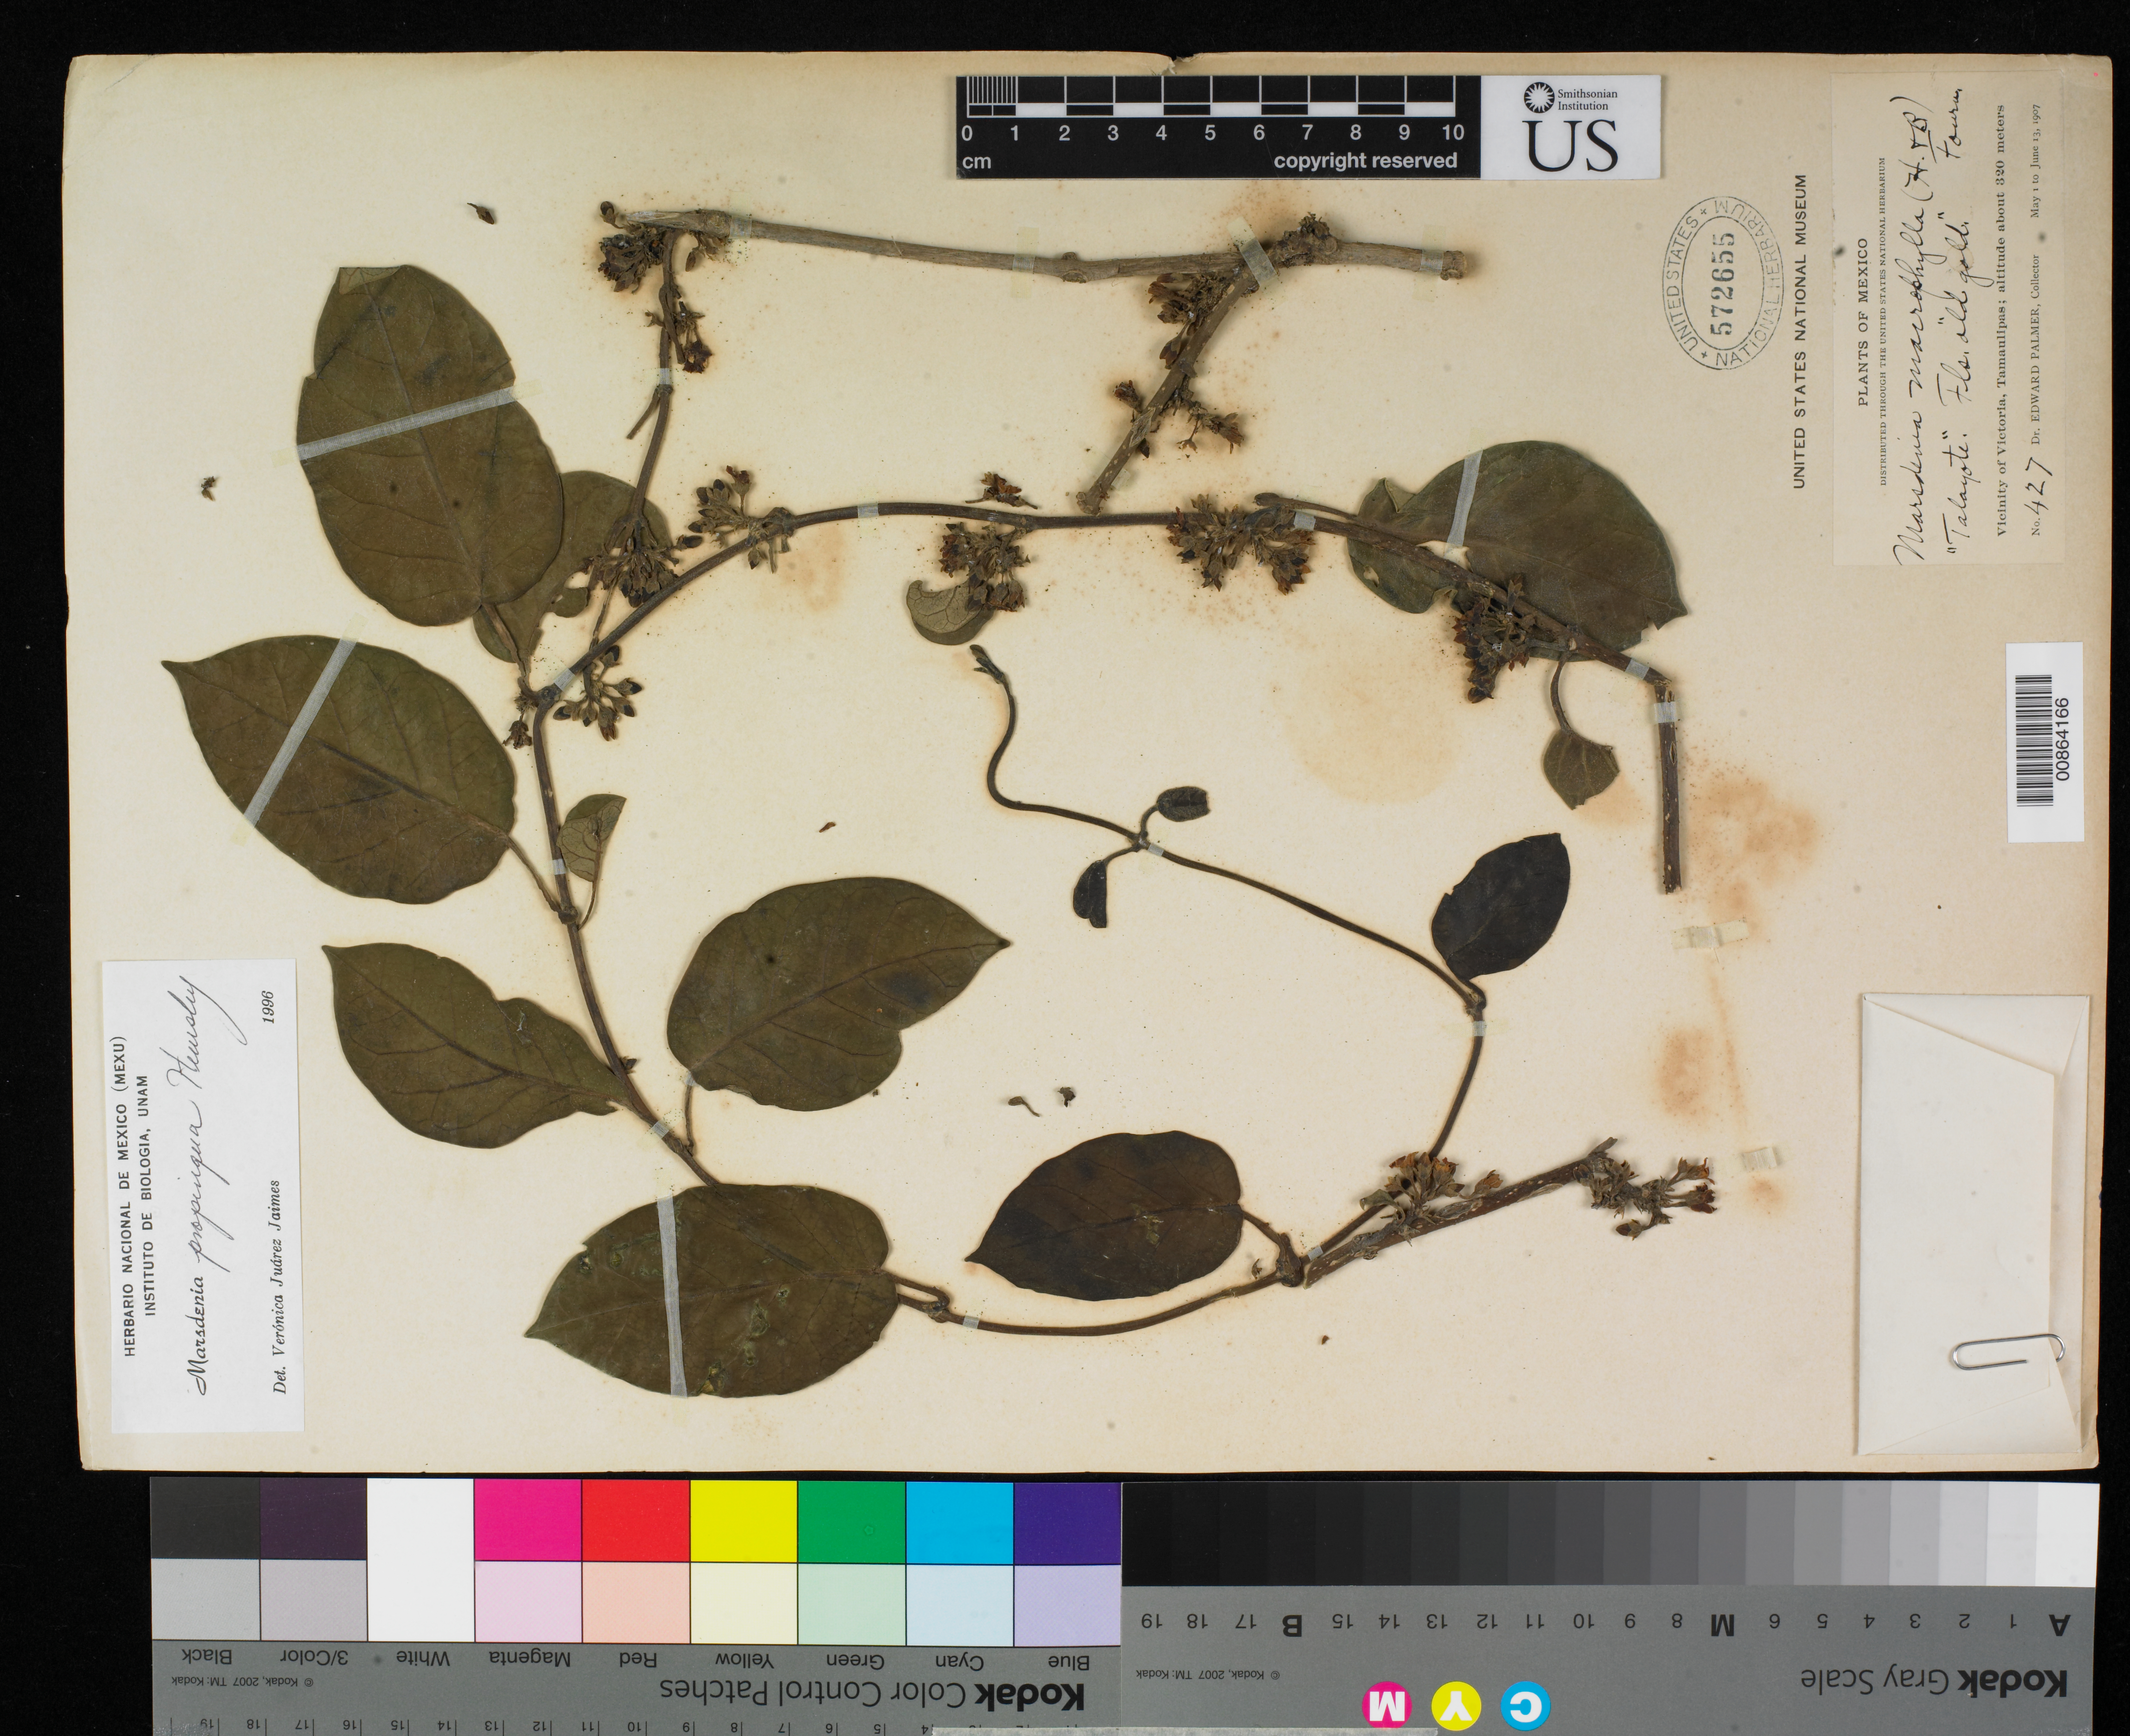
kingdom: Plantae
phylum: Tracheophyta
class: Magnoliopsida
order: Gentianales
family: Apocynaceae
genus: Marsdenia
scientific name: Marsdenia peraffinis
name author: S.F. Blake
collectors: E. Palmer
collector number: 163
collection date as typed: Oct 1894 to -- Mar 1895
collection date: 1894-10/1895-03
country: Mexico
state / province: Guerrero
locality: Acapulco, Guerrero and vicinity.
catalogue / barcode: US 259582